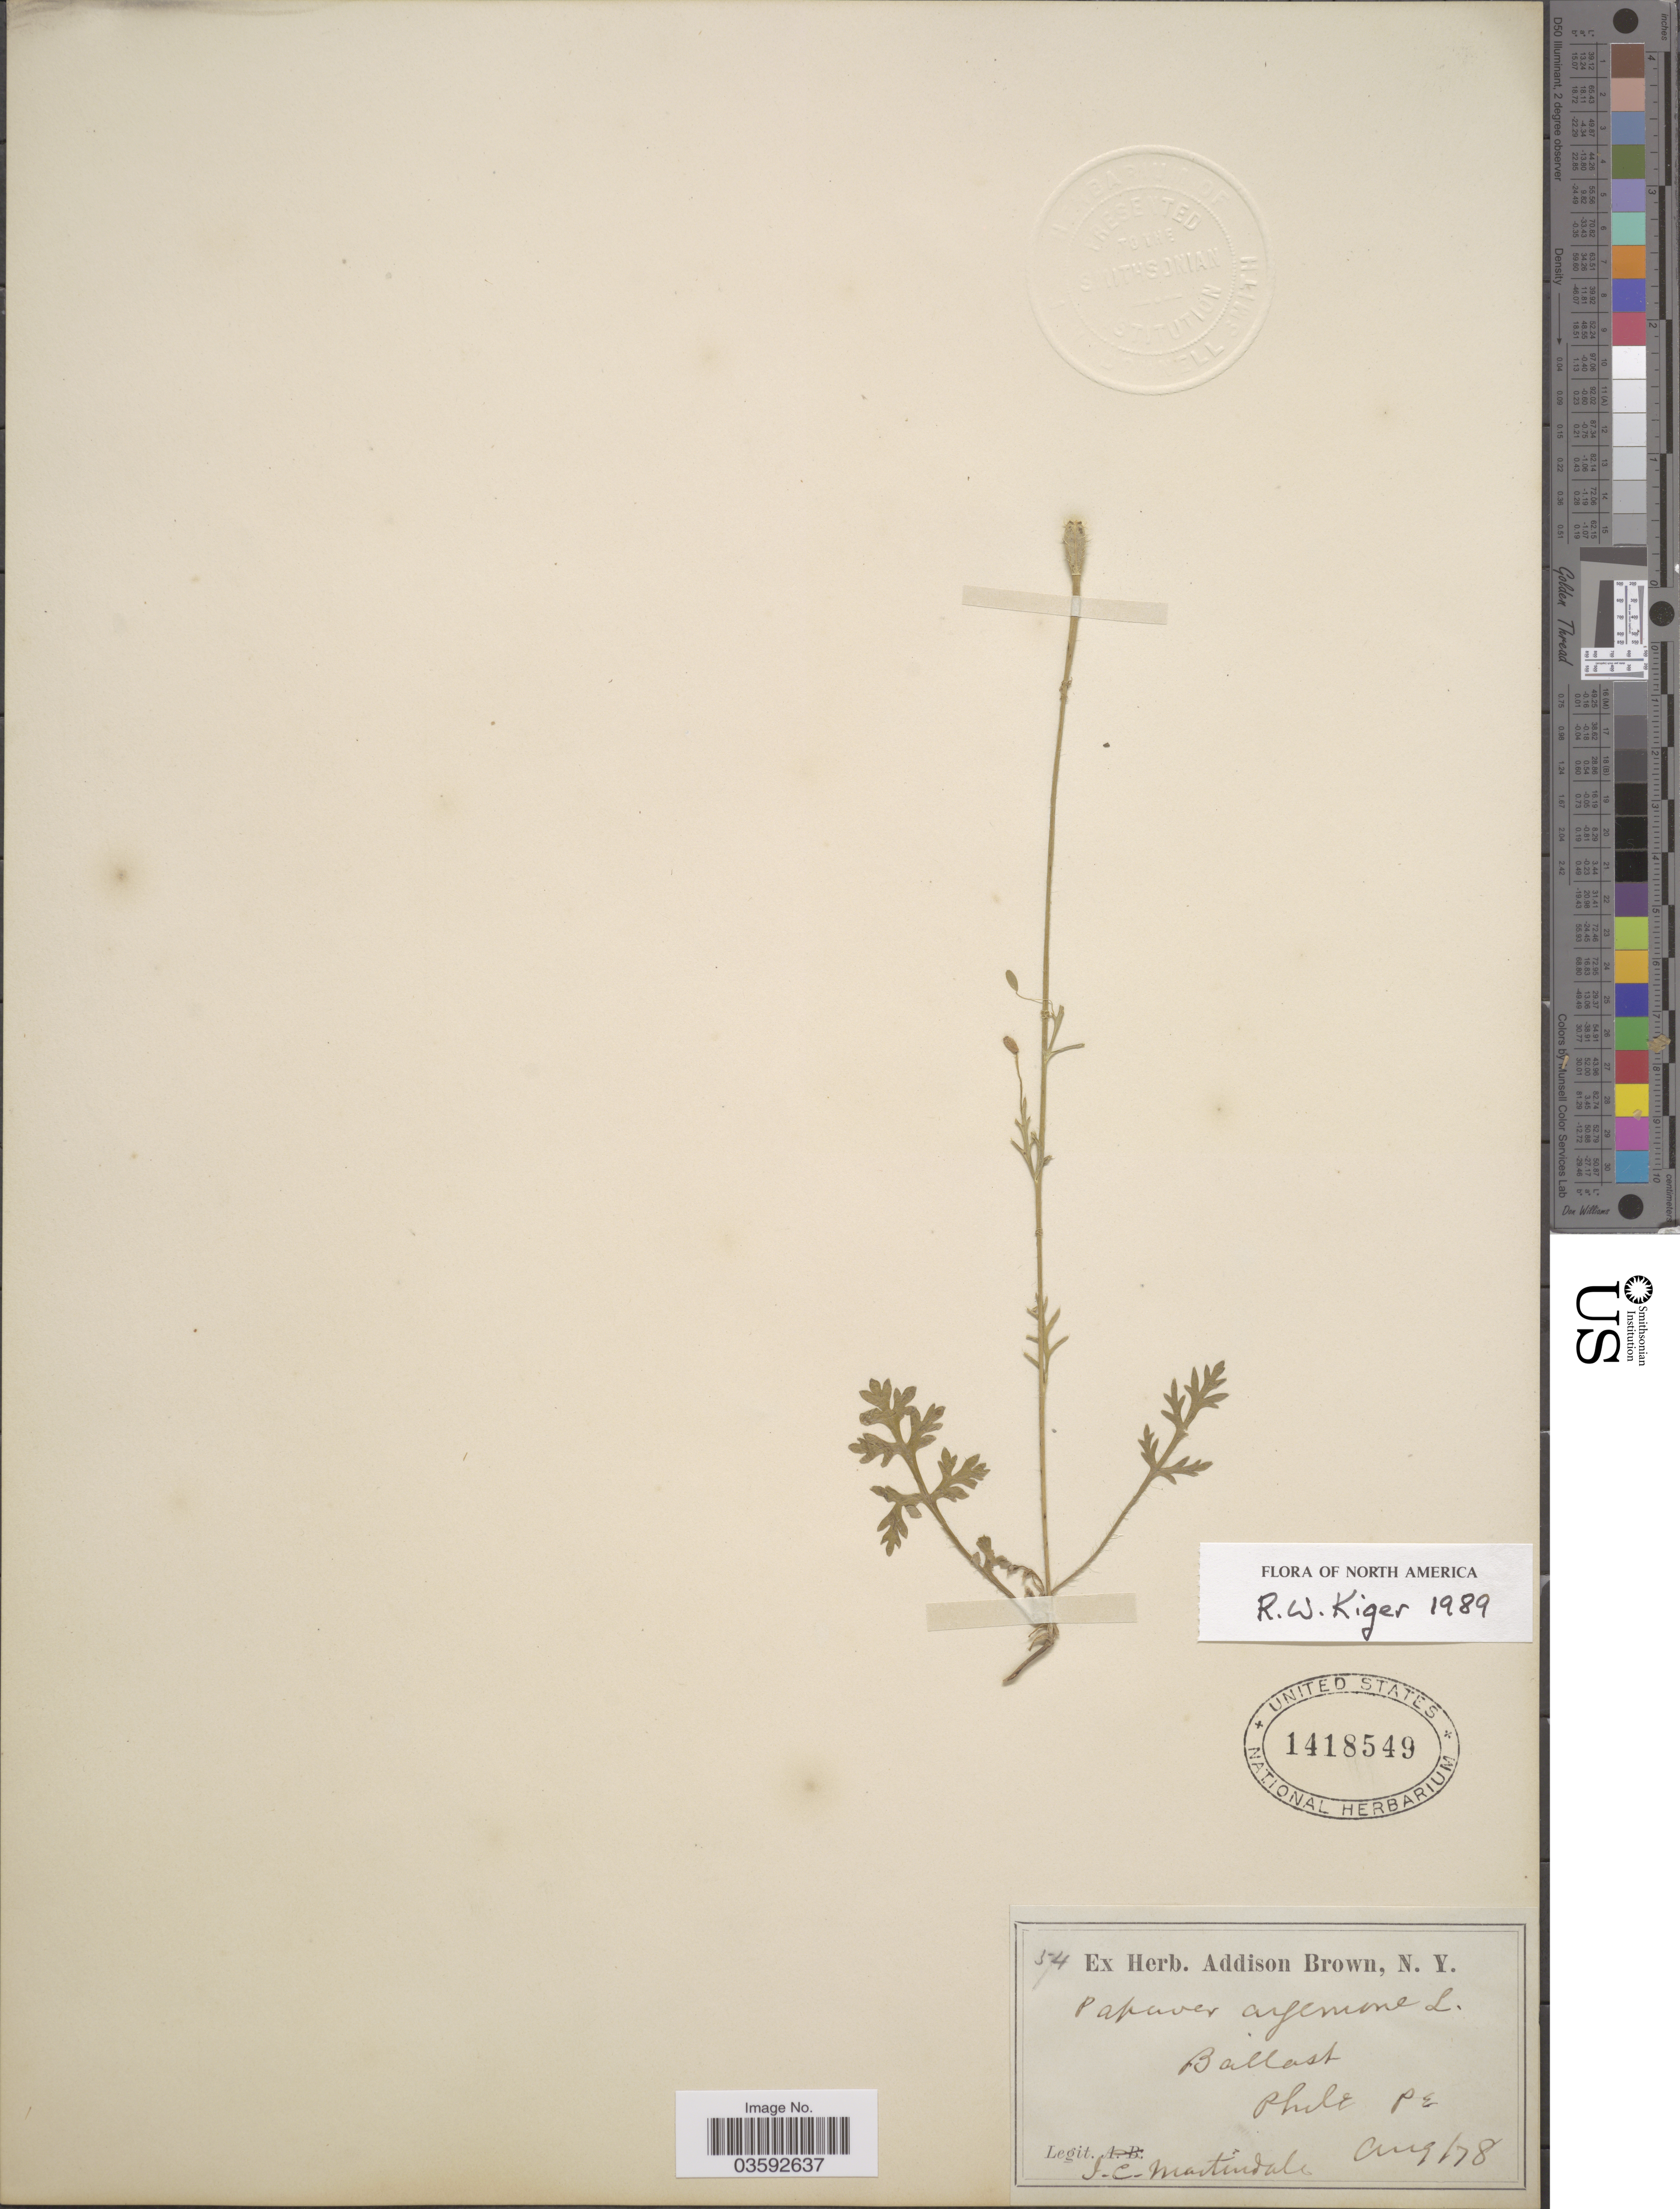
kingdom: Plantae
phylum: Tracheophyta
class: Magnoliopsida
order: Ranunculales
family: Papaveraceae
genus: Papaver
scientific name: Papaver alpinum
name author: L.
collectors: I. C. Martindale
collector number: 54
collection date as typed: Transcribed d/m/y: /8/78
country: United States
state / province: Pennsylvania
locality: Ballast. Phila.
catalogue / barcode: US 1418549